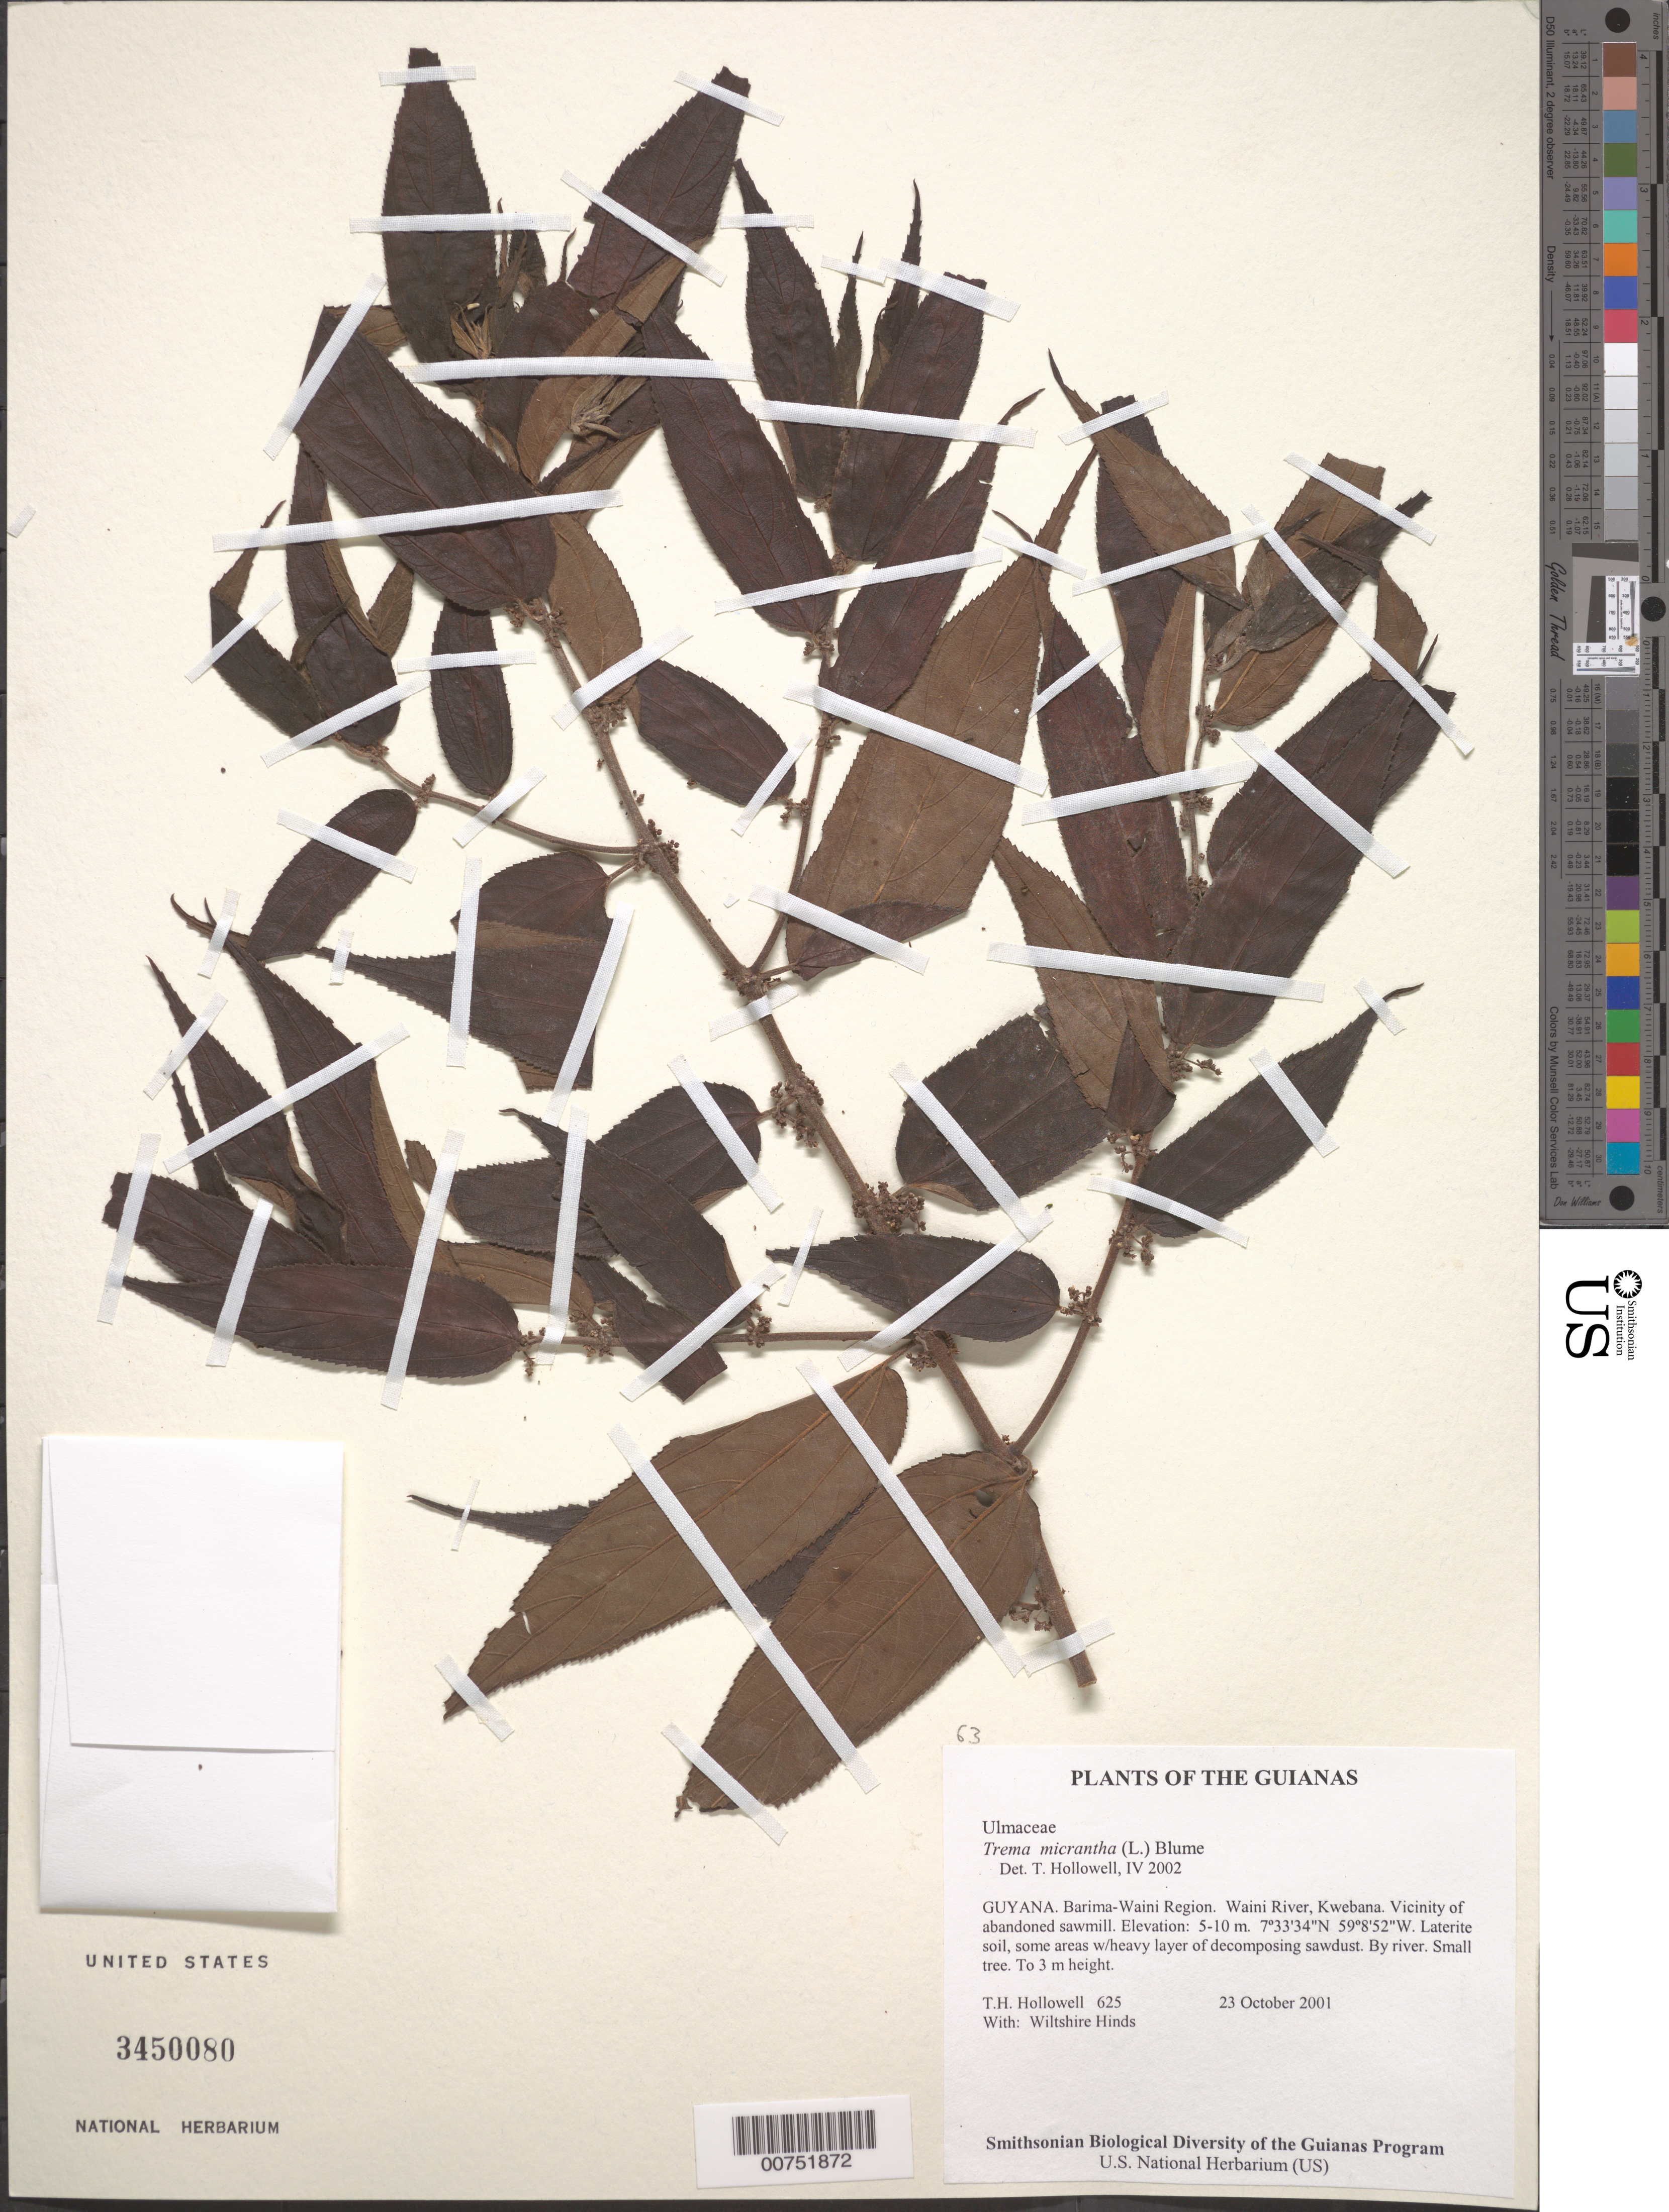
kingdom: Plantae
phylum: Tracheophyta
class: Magnoliopsida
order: Rosales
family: Cannabaceae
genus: Trema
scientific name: Trema micranthum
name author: (L.) Blume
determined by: Hollowell, T. H., (BOT), Smithsonian Institution - National Museum of Natural History (UNITED STATES)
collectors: T. Hollowell & W. Hinds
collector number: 625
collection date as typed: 23 October 2001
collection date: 2001-10-23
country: Guyana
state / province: Barima-Waini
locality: Waini River, Kwebana. Vicinity of abandoned sawmill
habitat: Laterite soil, some areas w/heavy layer of decomposing sawdust. By river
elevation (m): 5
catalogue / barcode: US 3450080